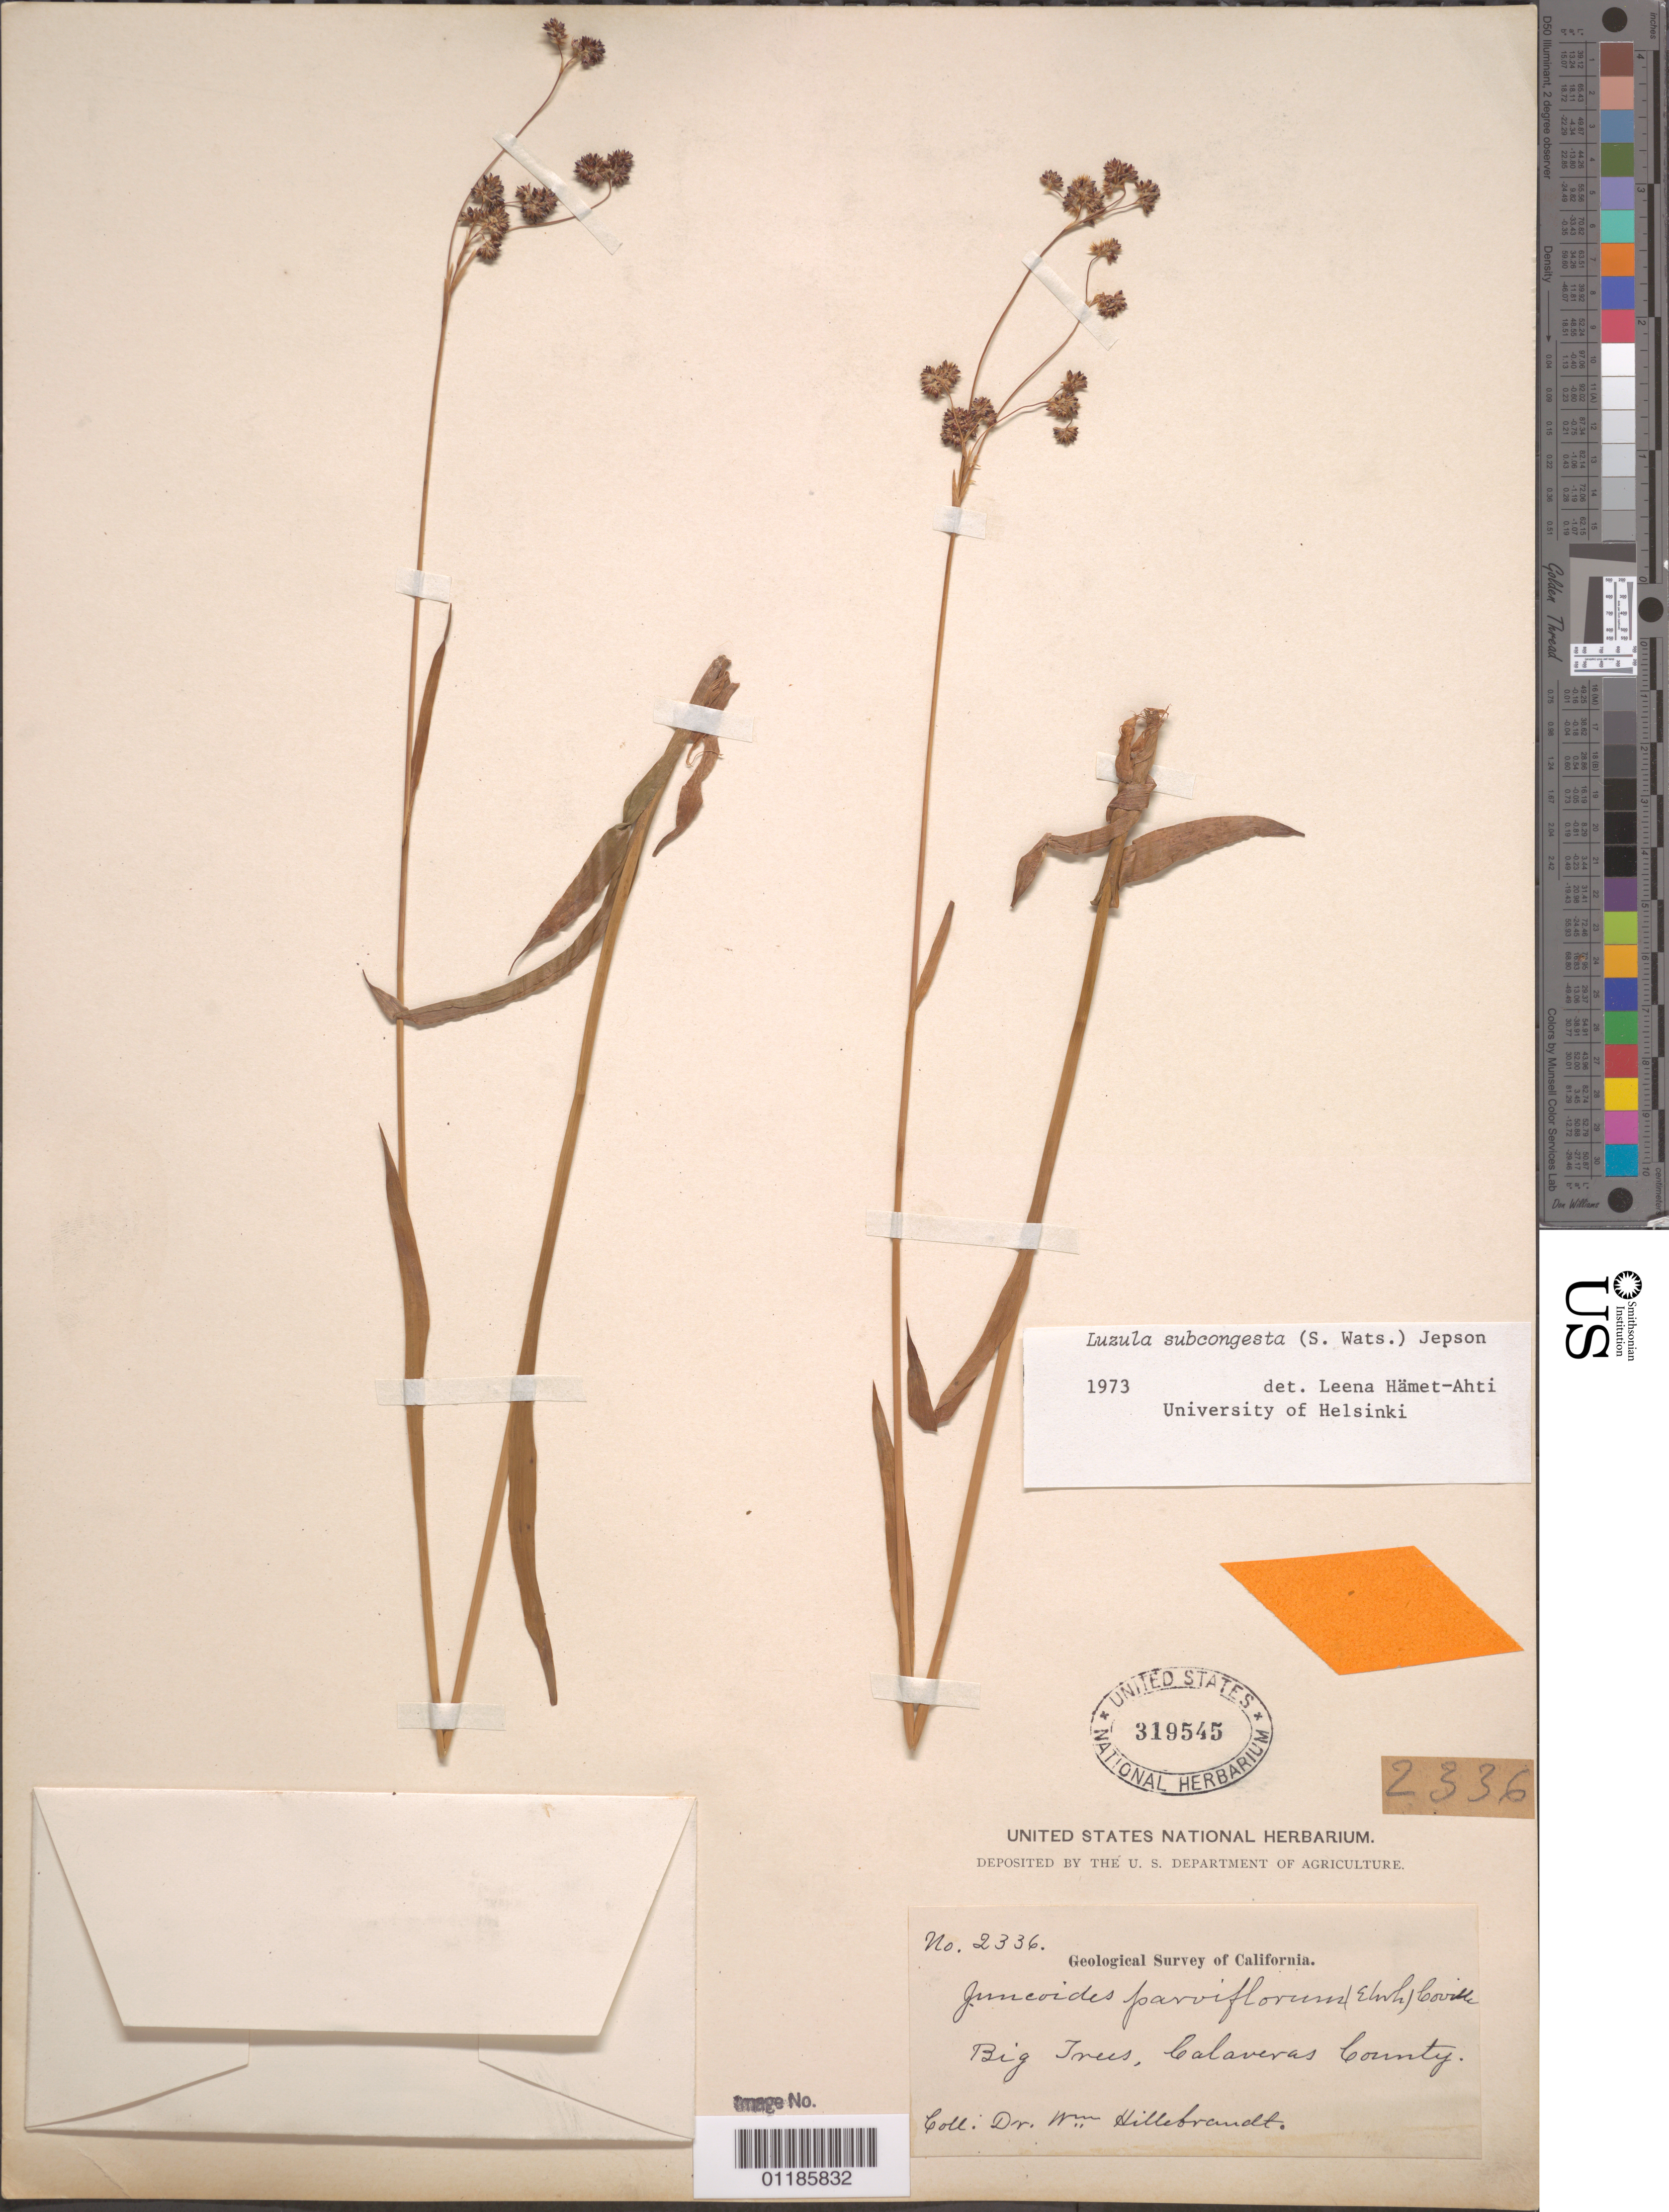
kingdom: Plantae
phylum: Tracheophyta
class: Liliopsida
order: Poales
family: Juncaceae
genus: Luzula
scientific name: Luzula subcongesta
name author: (S. Watson) Jeps.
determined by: Hämet-Ahti, Leena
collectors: W. Hillebrand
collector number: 2336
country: United States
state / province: California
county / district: Calaveras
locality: Big Trees.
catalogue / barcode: US 319545